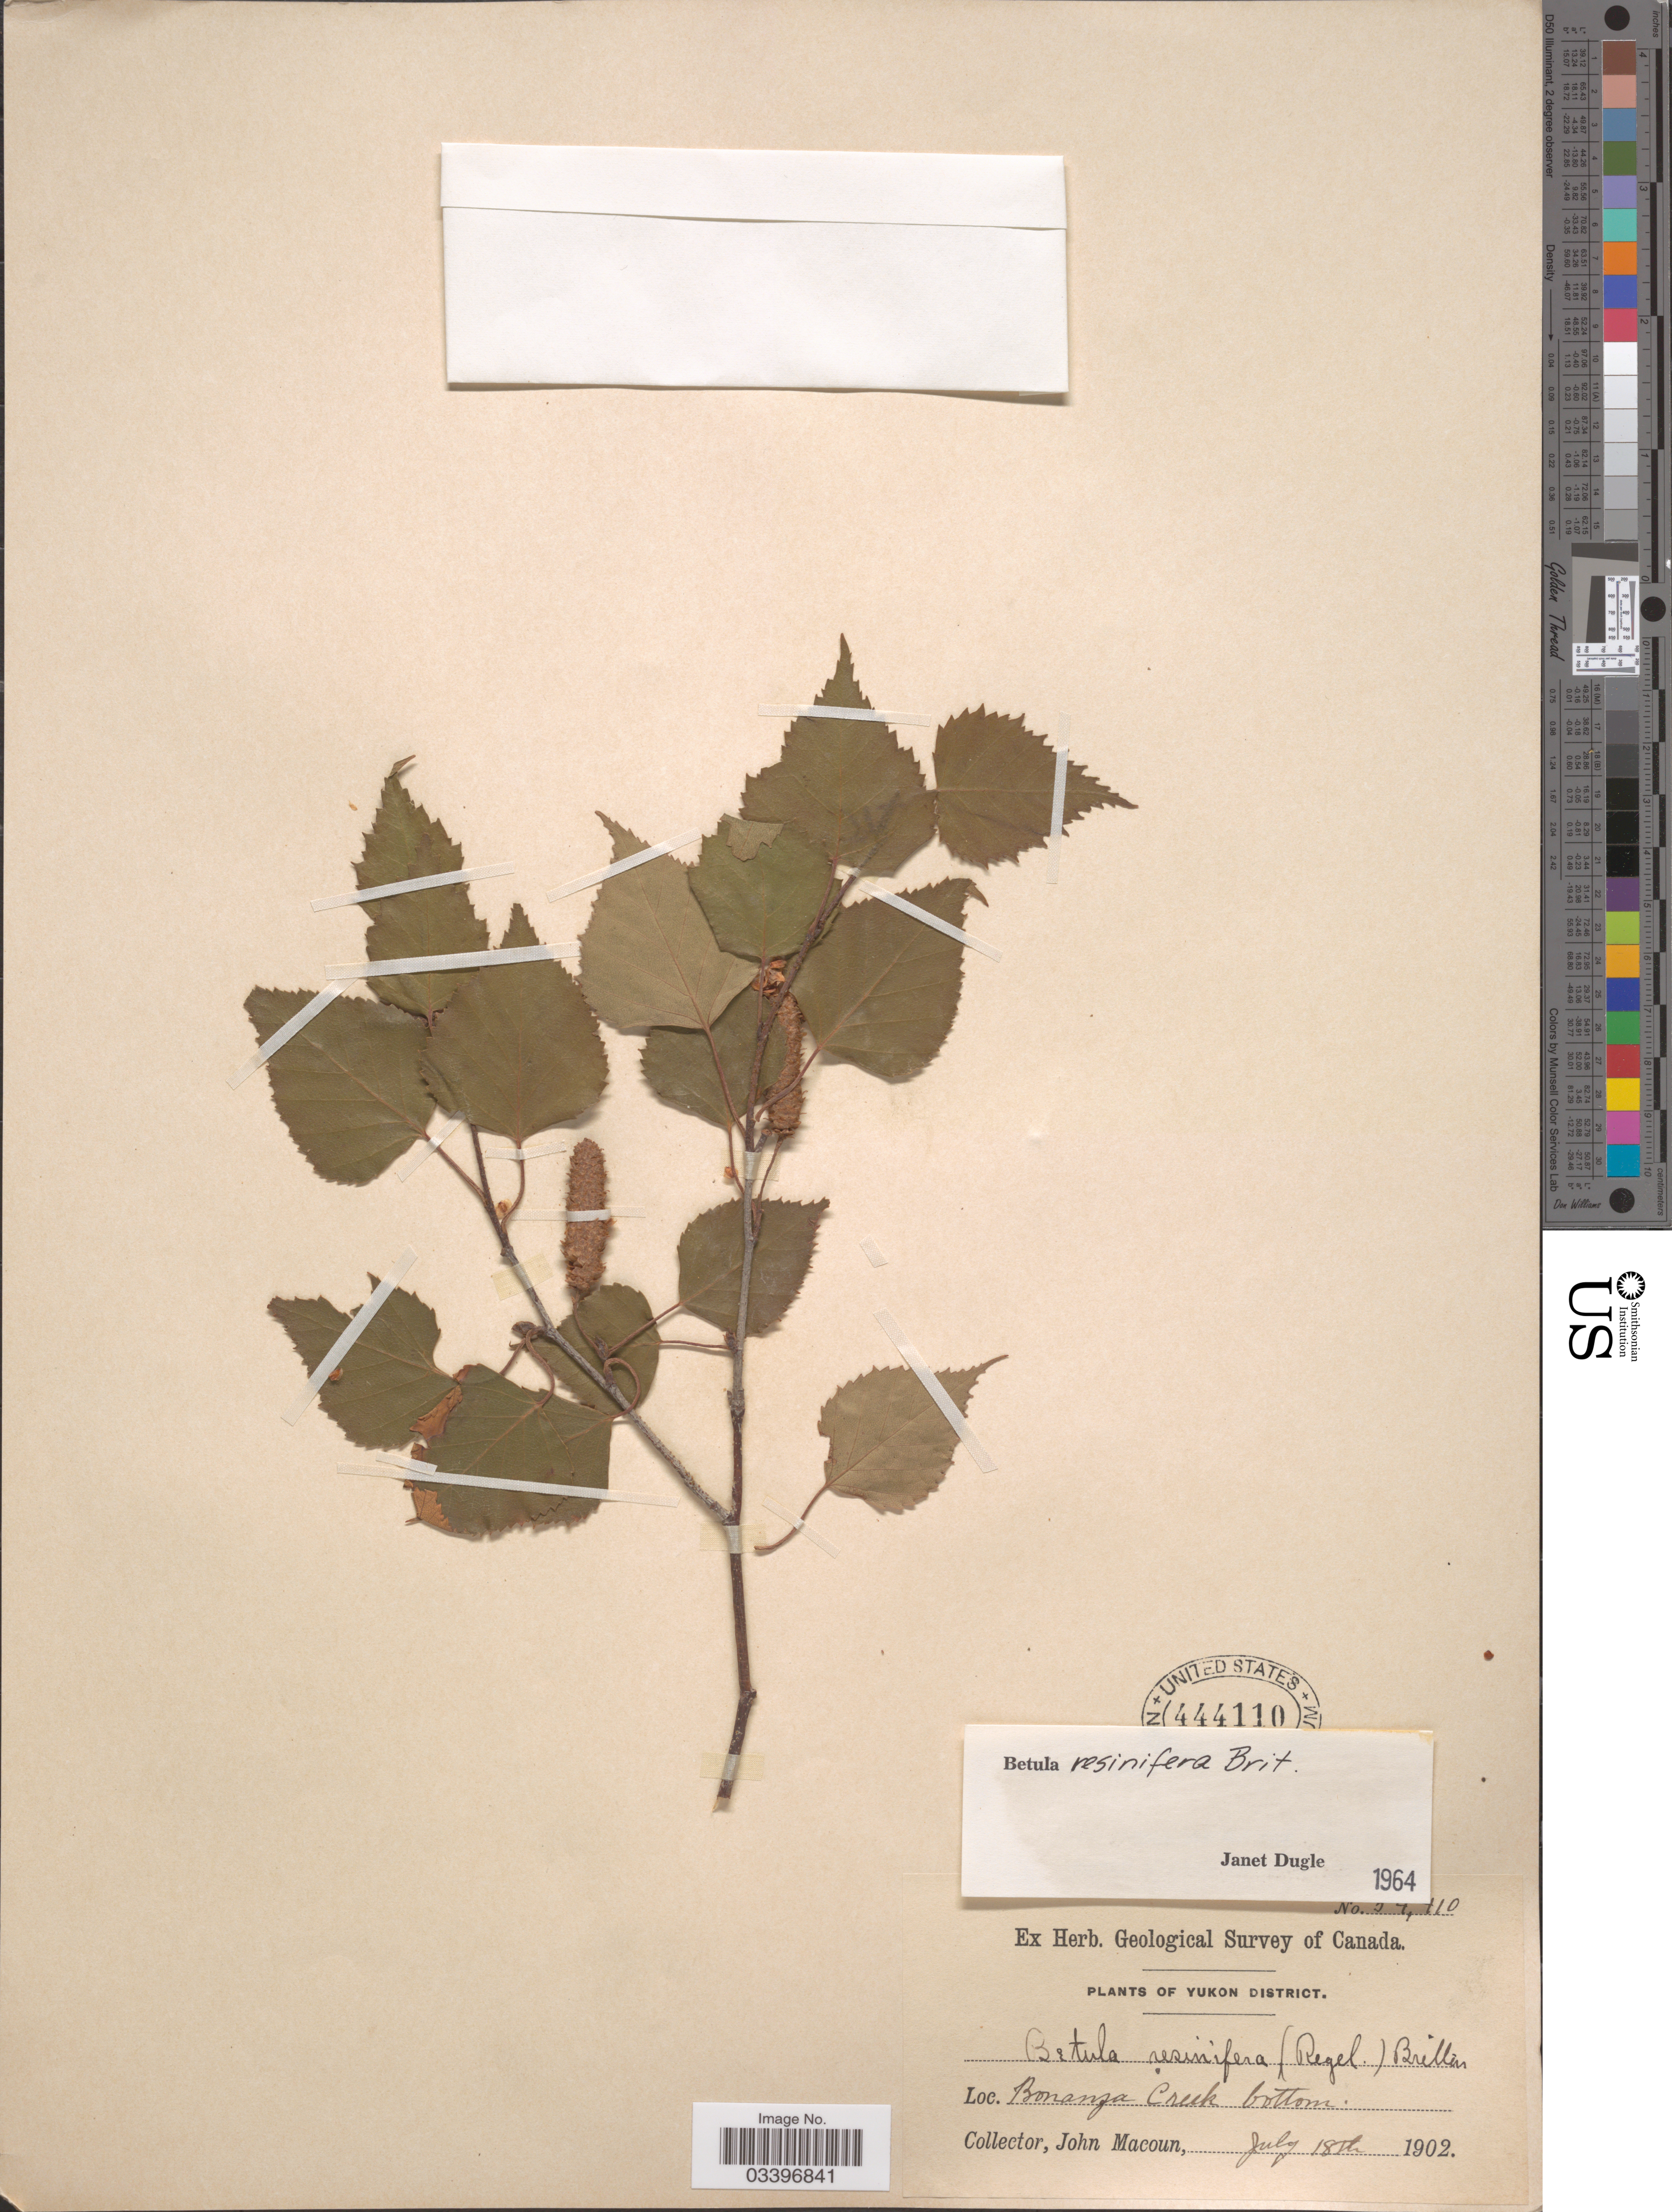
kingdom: Plantae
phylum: Tracheophyta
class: Magnoliopsida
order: Fagales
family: Betulaceae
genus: Betula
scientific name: Betula resinifera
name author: Britton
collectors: J. Macoun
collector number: !410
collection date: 1902-07-18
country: Canada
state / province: Yukon Territory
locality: Yukon District. Bonanza Creek bottom.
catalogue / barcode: US 444110